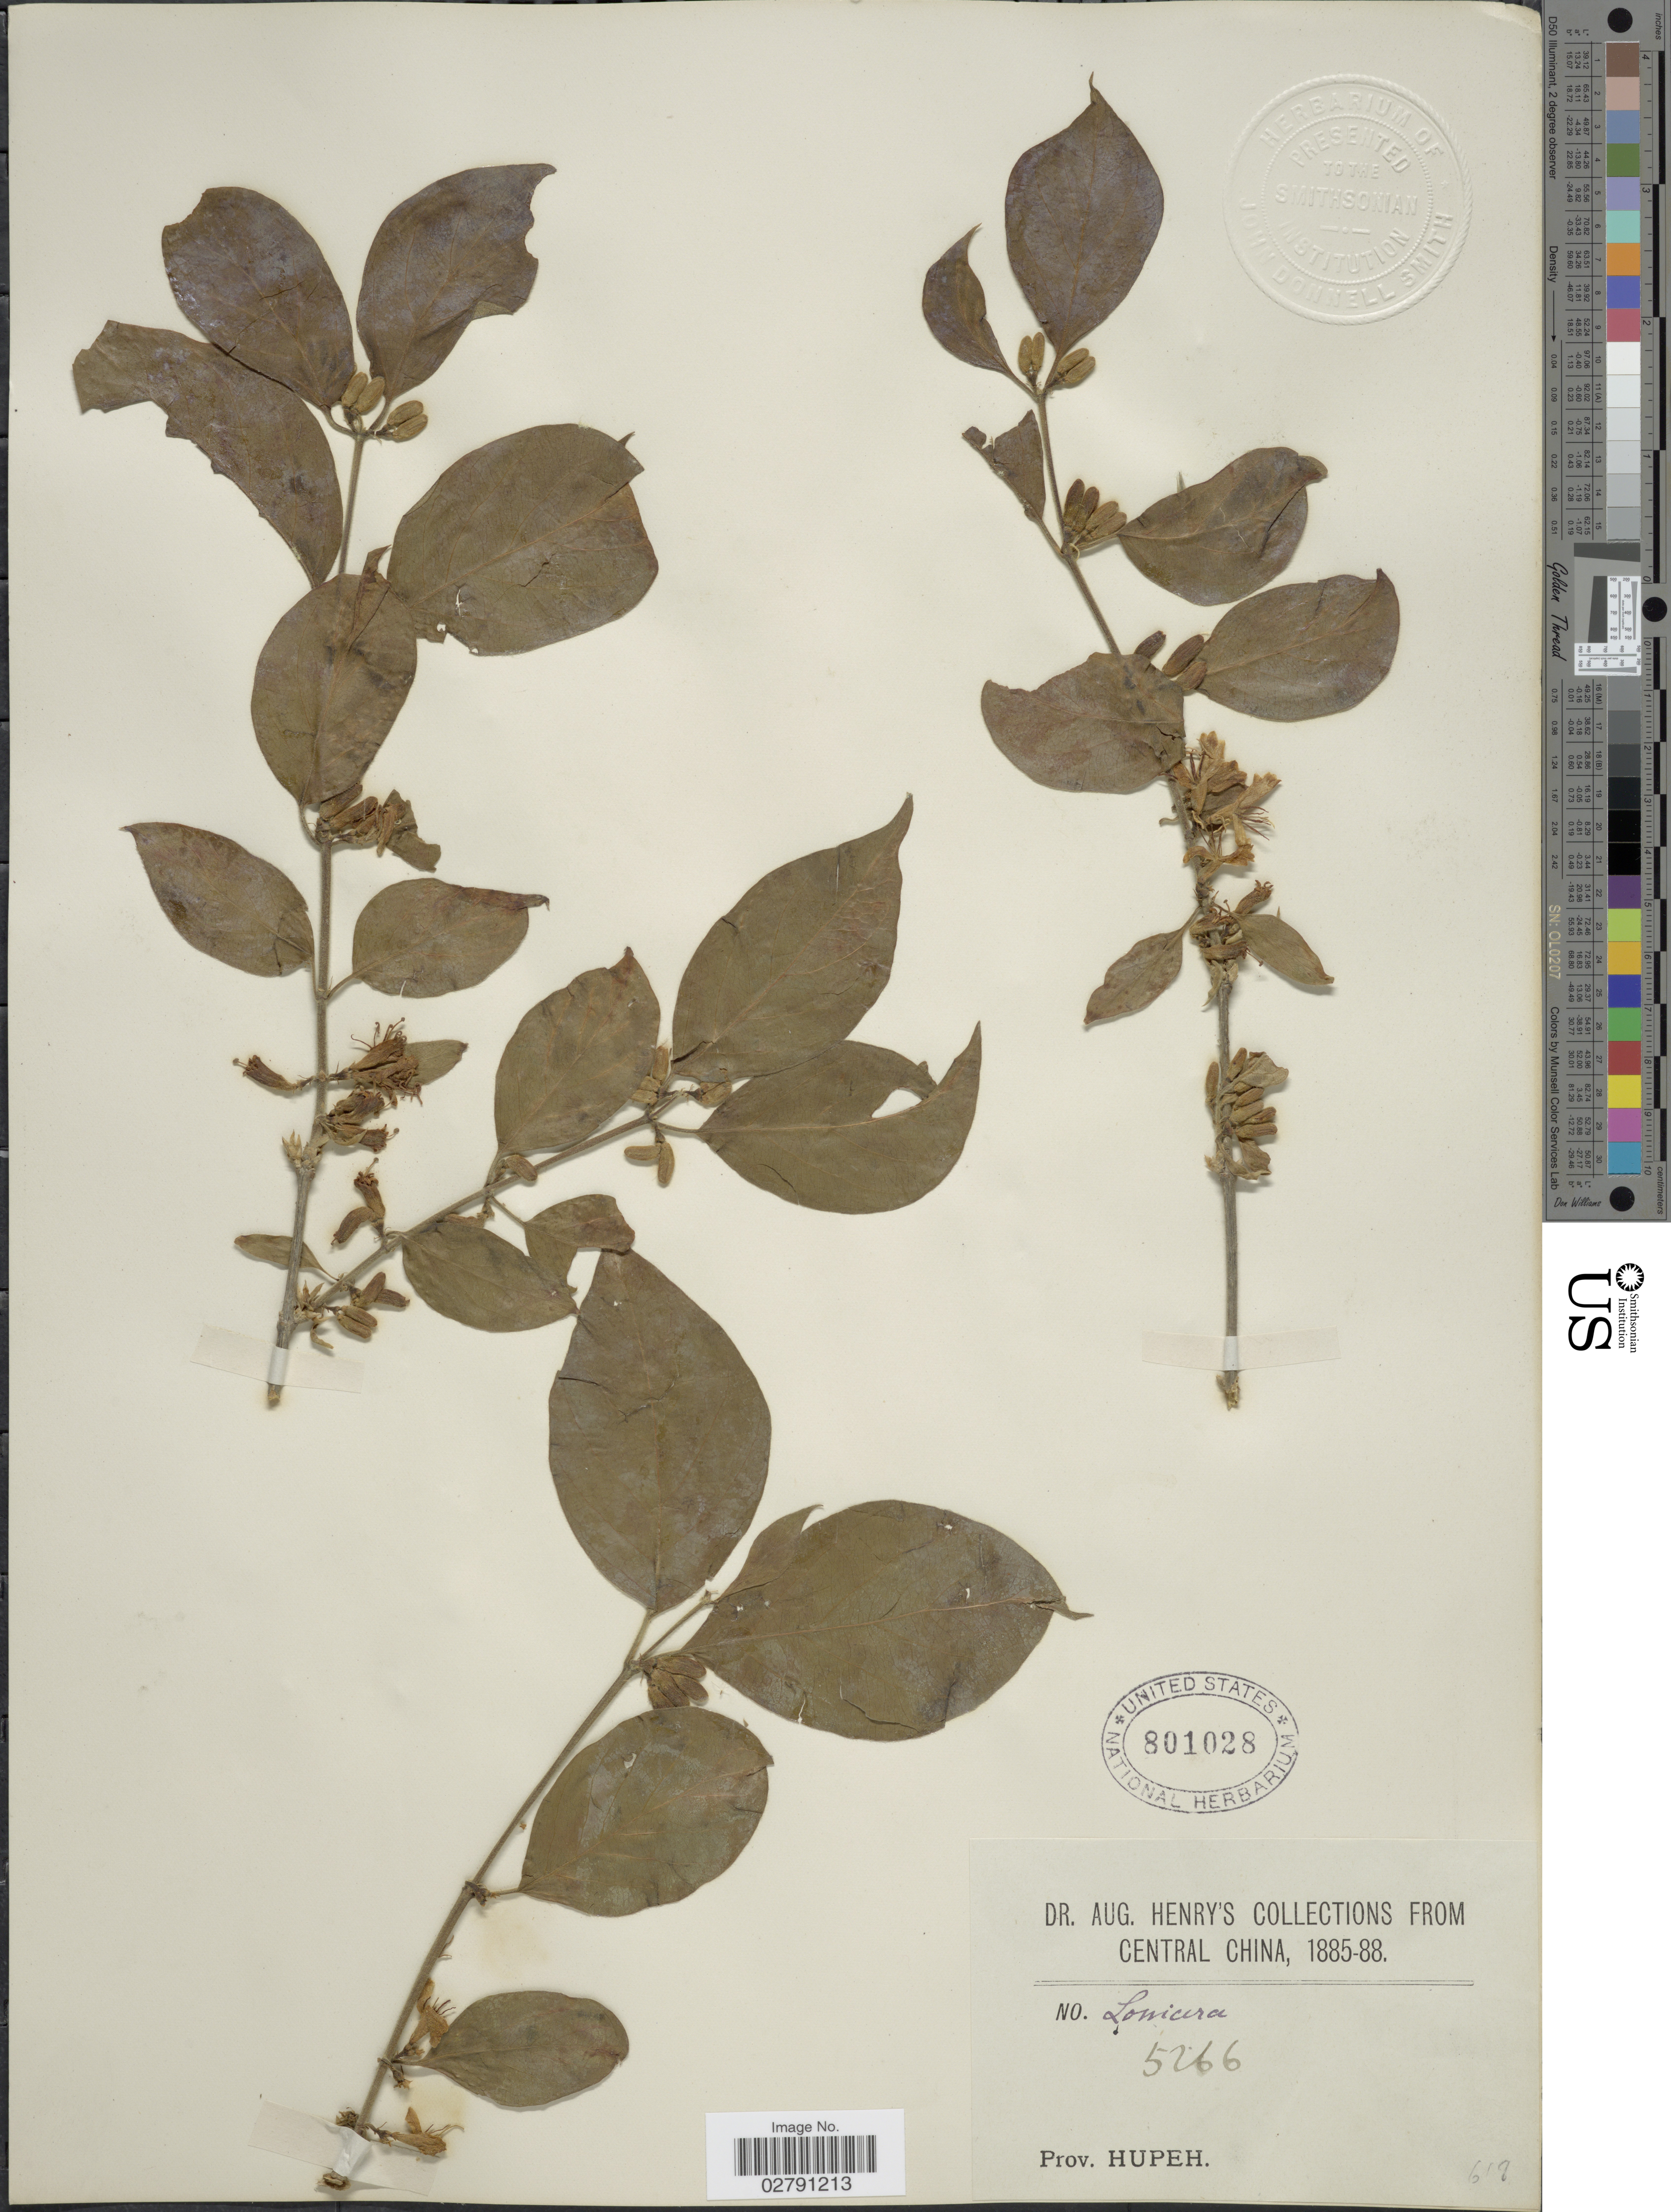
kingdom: Plantae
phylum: Tracheophyta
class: Magnoliopsida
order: Dipsacales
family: Caprifoliaceae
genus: Lonicera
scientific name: Lonicera sp.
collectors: A. Henry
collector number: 5266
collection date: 1885/1888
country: China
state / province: Hubei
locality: Central China. Prov. Hupeh.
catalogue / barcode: US 801028